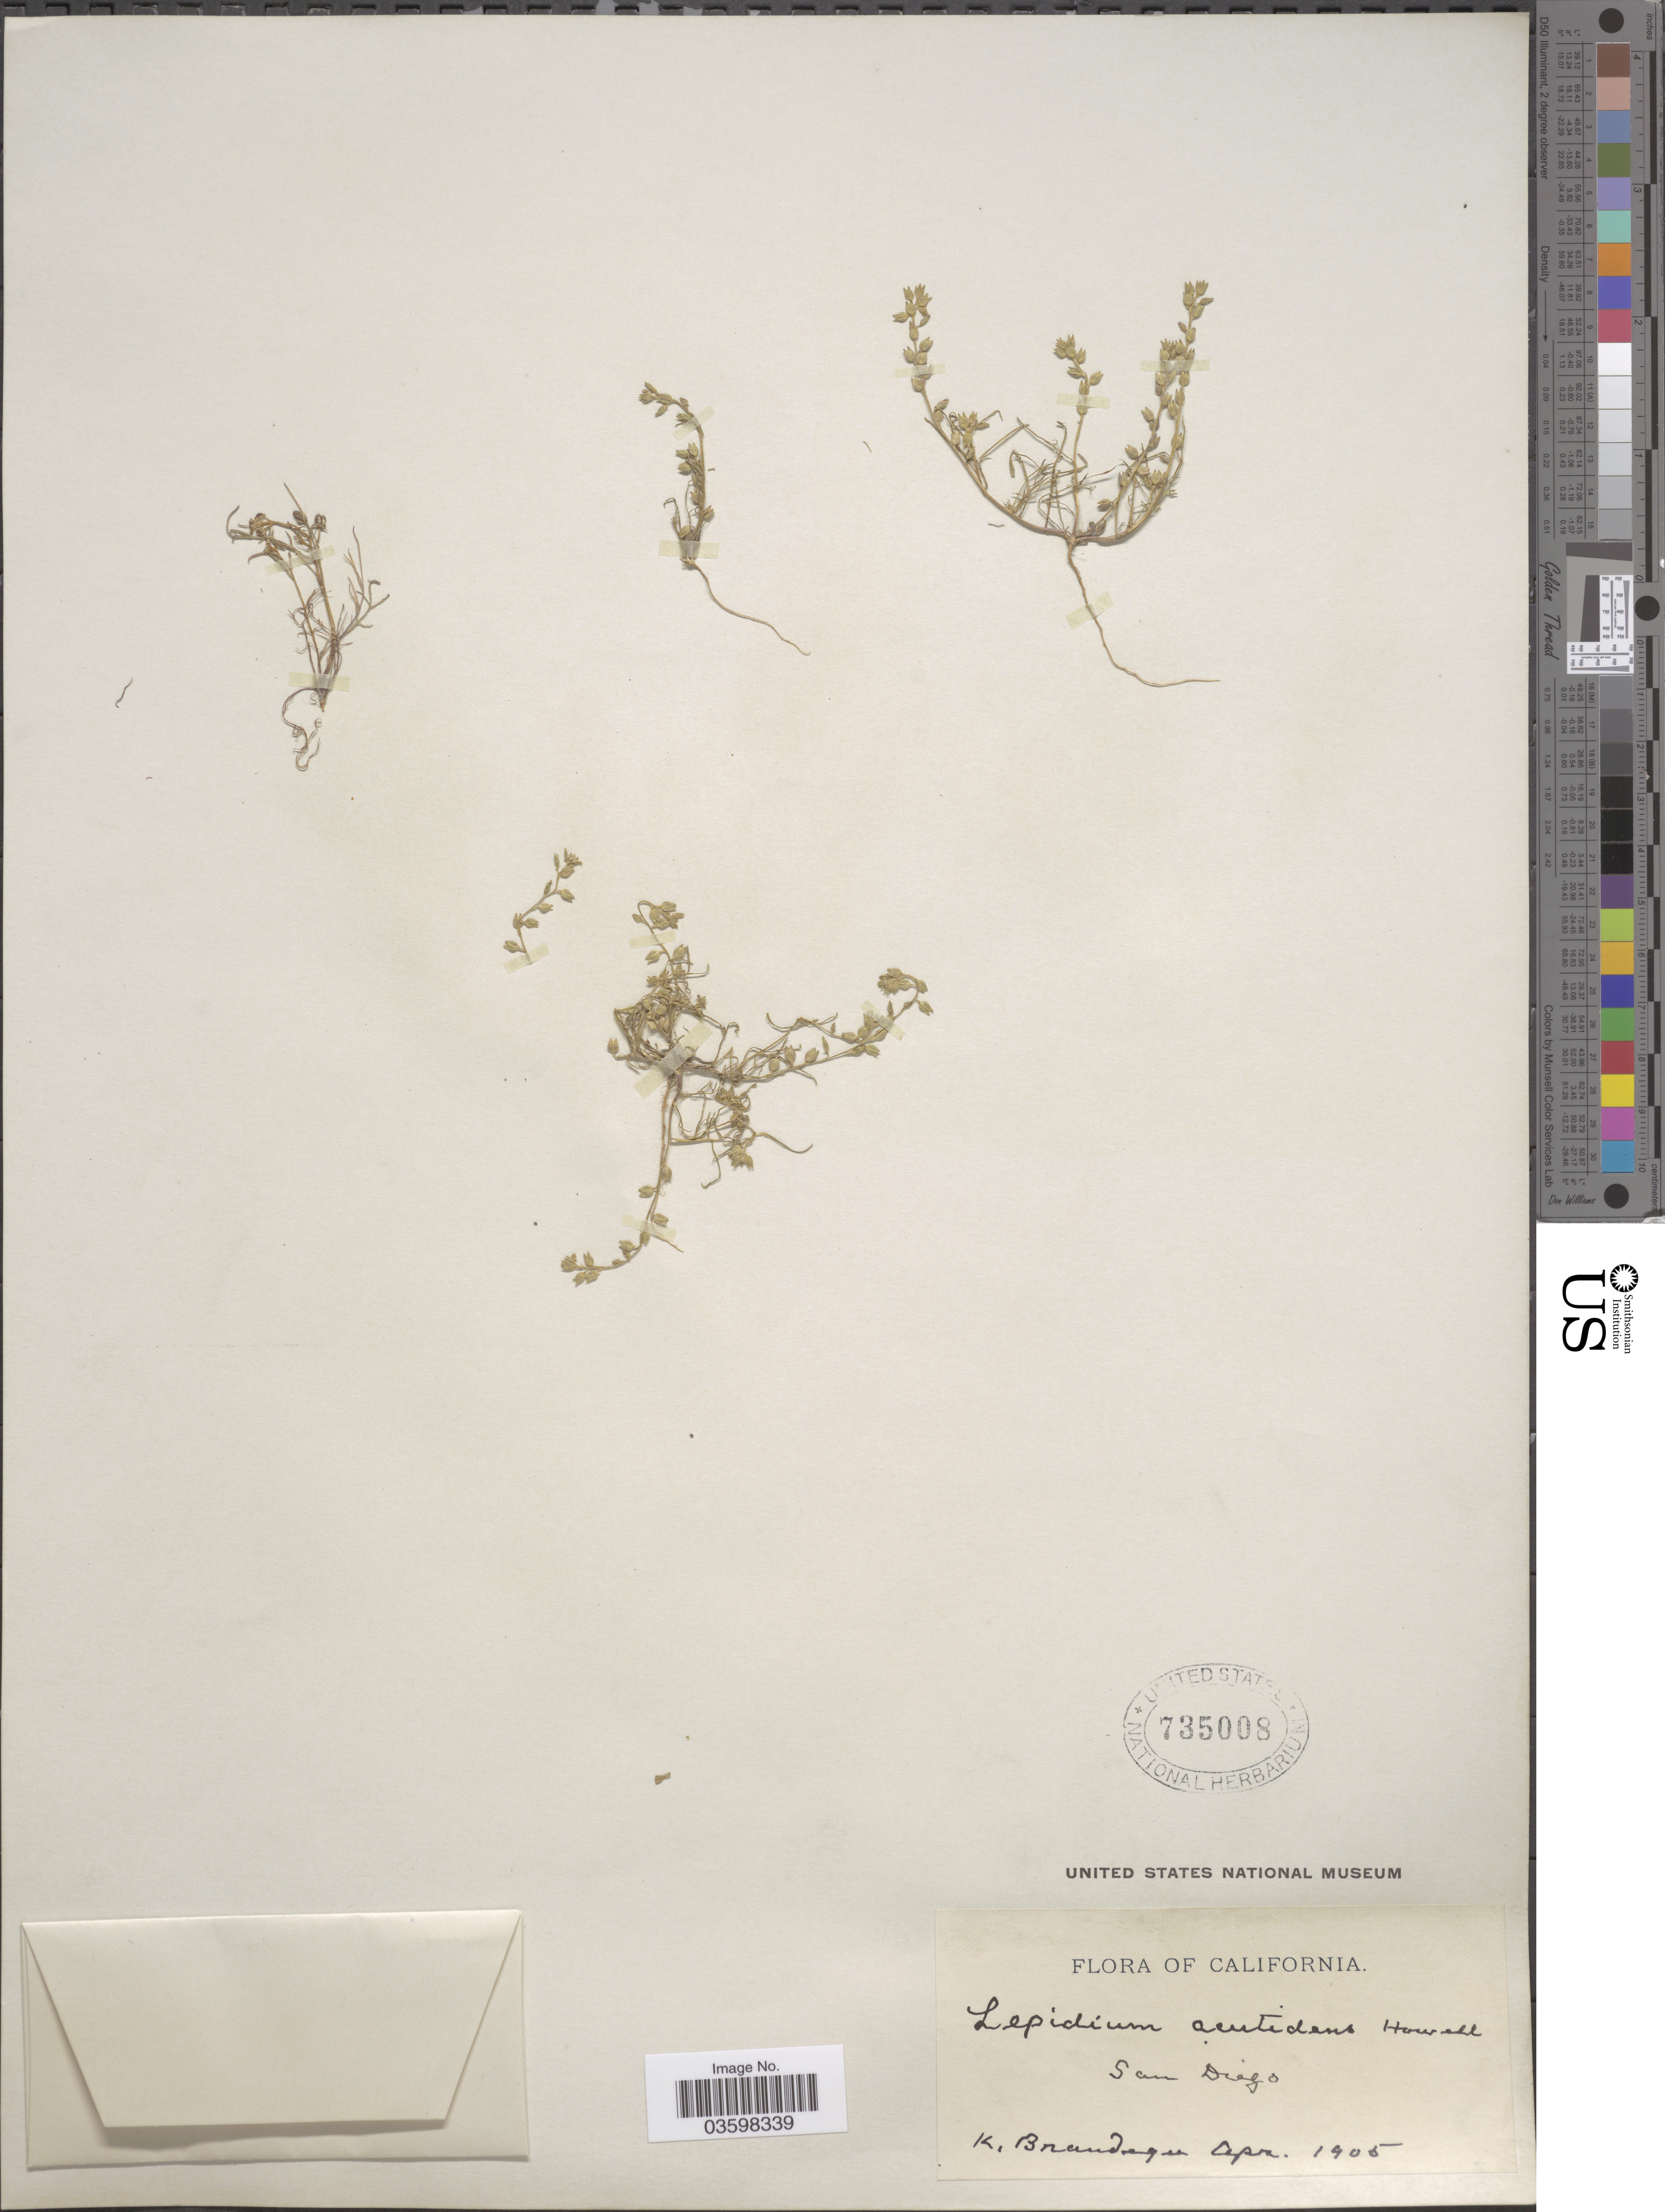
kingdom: Plantae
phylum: Tracheophyta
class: Magnoliopsida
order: Brassicales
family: Brassicaceae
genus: Lepidium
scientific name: Lepidium dictyotum var. acutidens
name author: A. Gray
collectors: K. Brandegee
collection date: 1905-04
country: United States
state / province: California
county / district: San Diego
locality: San Diego.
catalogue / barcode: US 735008